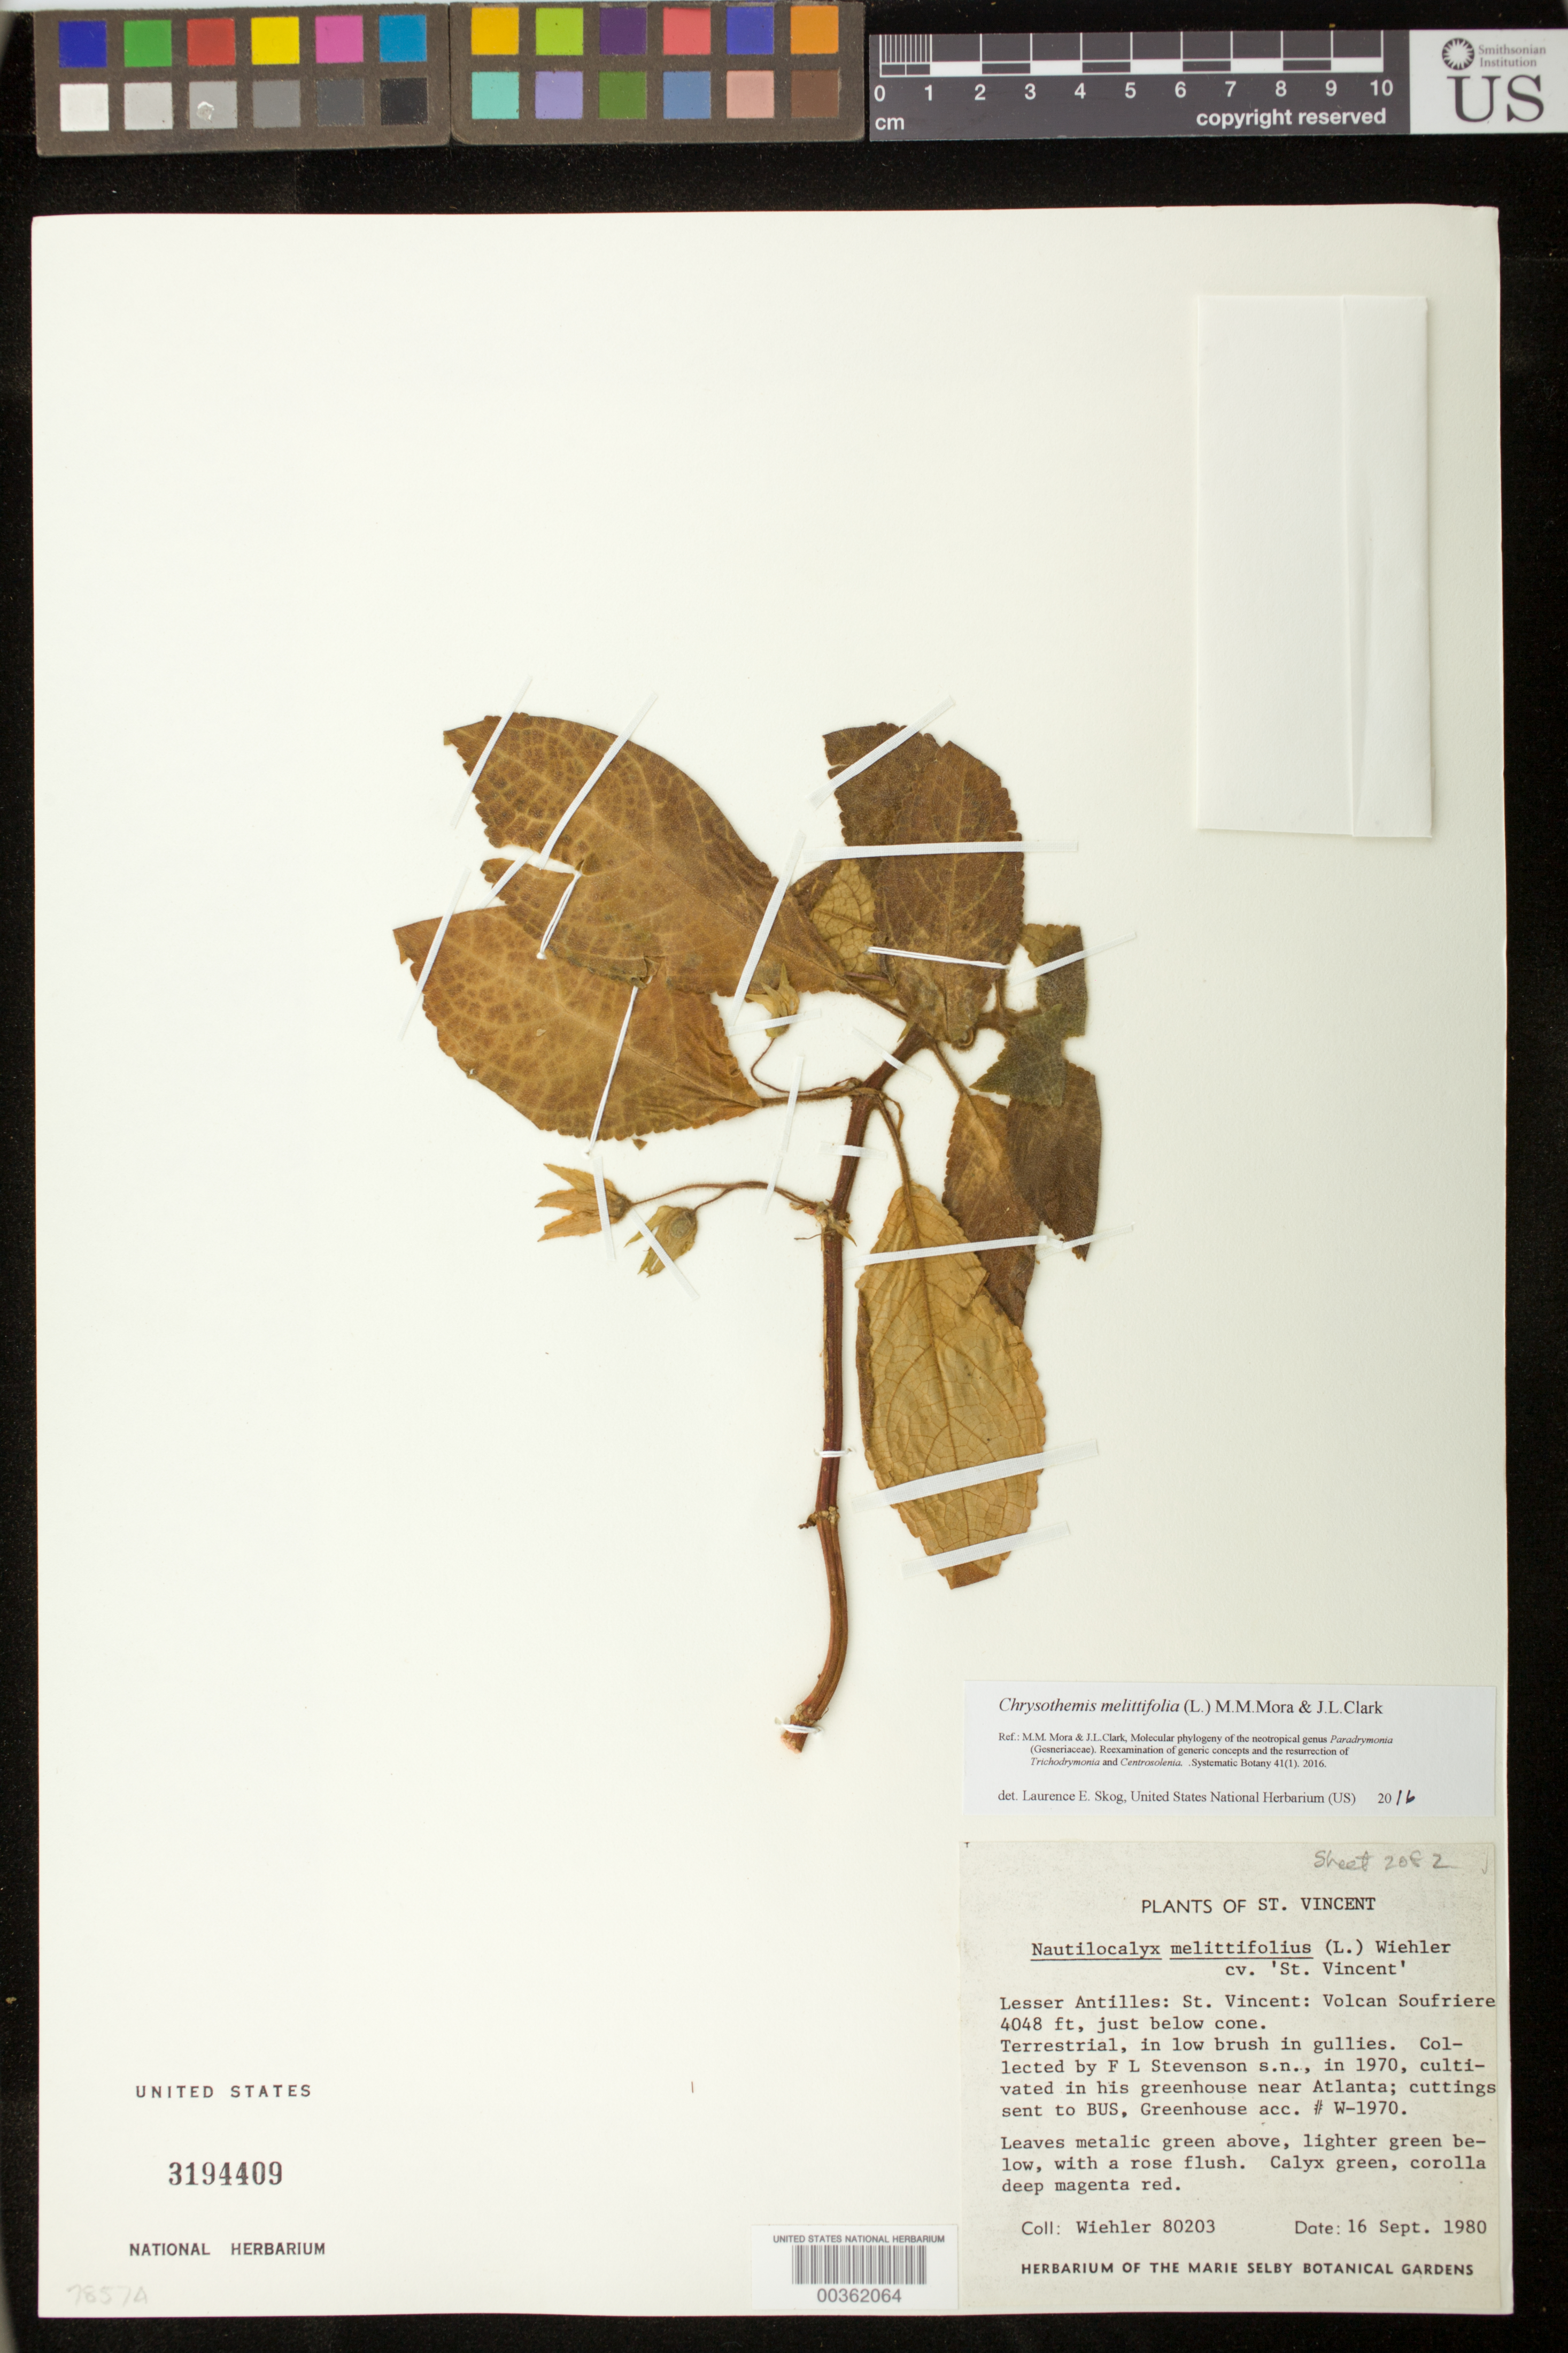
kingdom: Plantae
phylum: Tracheophyta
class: Magnoliopsida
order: Lamiales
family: Gesneriaceae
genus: Chrysothemis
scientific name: Chrysothemis melittifolia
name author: (L.) M.M. Mora & J.L. Clark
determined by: Skog, Laurence E.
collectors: H. J. Wiehler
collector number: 80203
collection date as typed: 16 Sep 1980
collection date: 1980-09-16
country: St. Vincent - Grenadines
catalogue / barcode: US 3194409